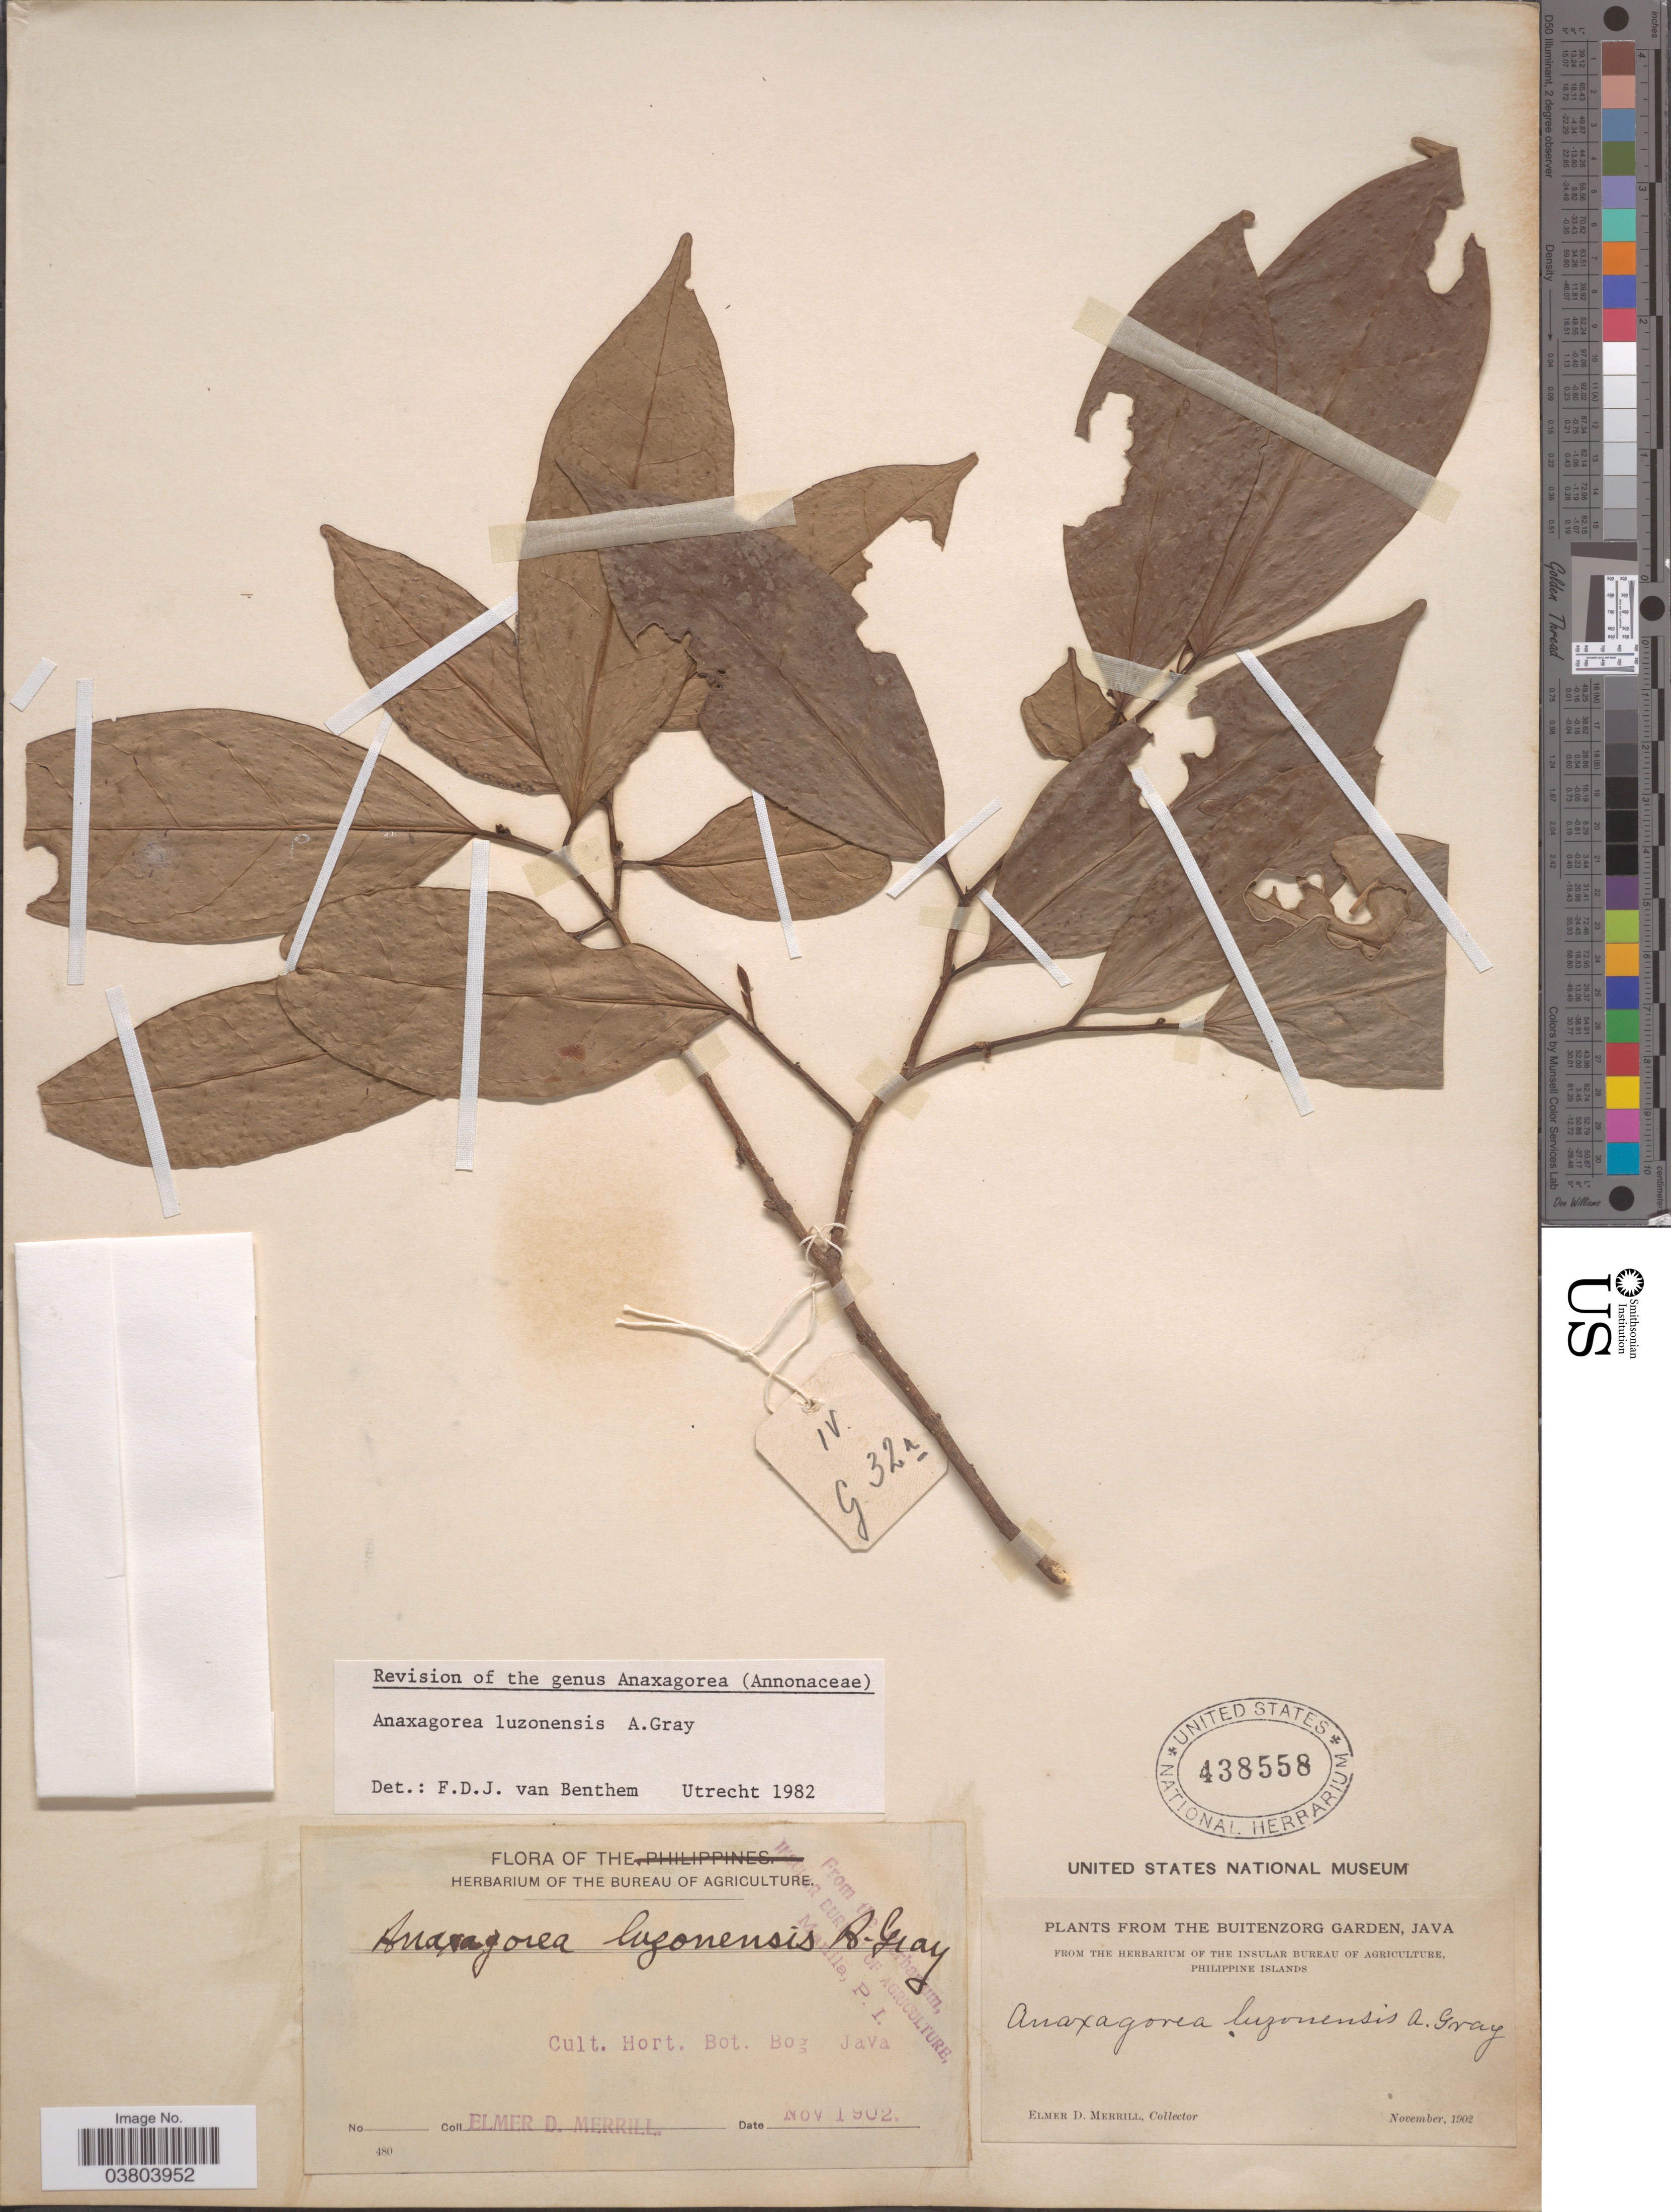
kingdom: Plantae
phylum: Tracheophyta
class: Magnoliopsida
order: Magnoliales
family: Annonaceae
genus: Anaxagorea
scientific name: Anaxagorea luzonensis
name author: A. Gray in Wilkes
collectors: E. D. Merrill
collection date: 1902-11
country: Indonesia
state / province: Java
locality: Buitenzorg Garden. Cult. Hort. Bot. Bog.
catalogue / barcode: US 438558